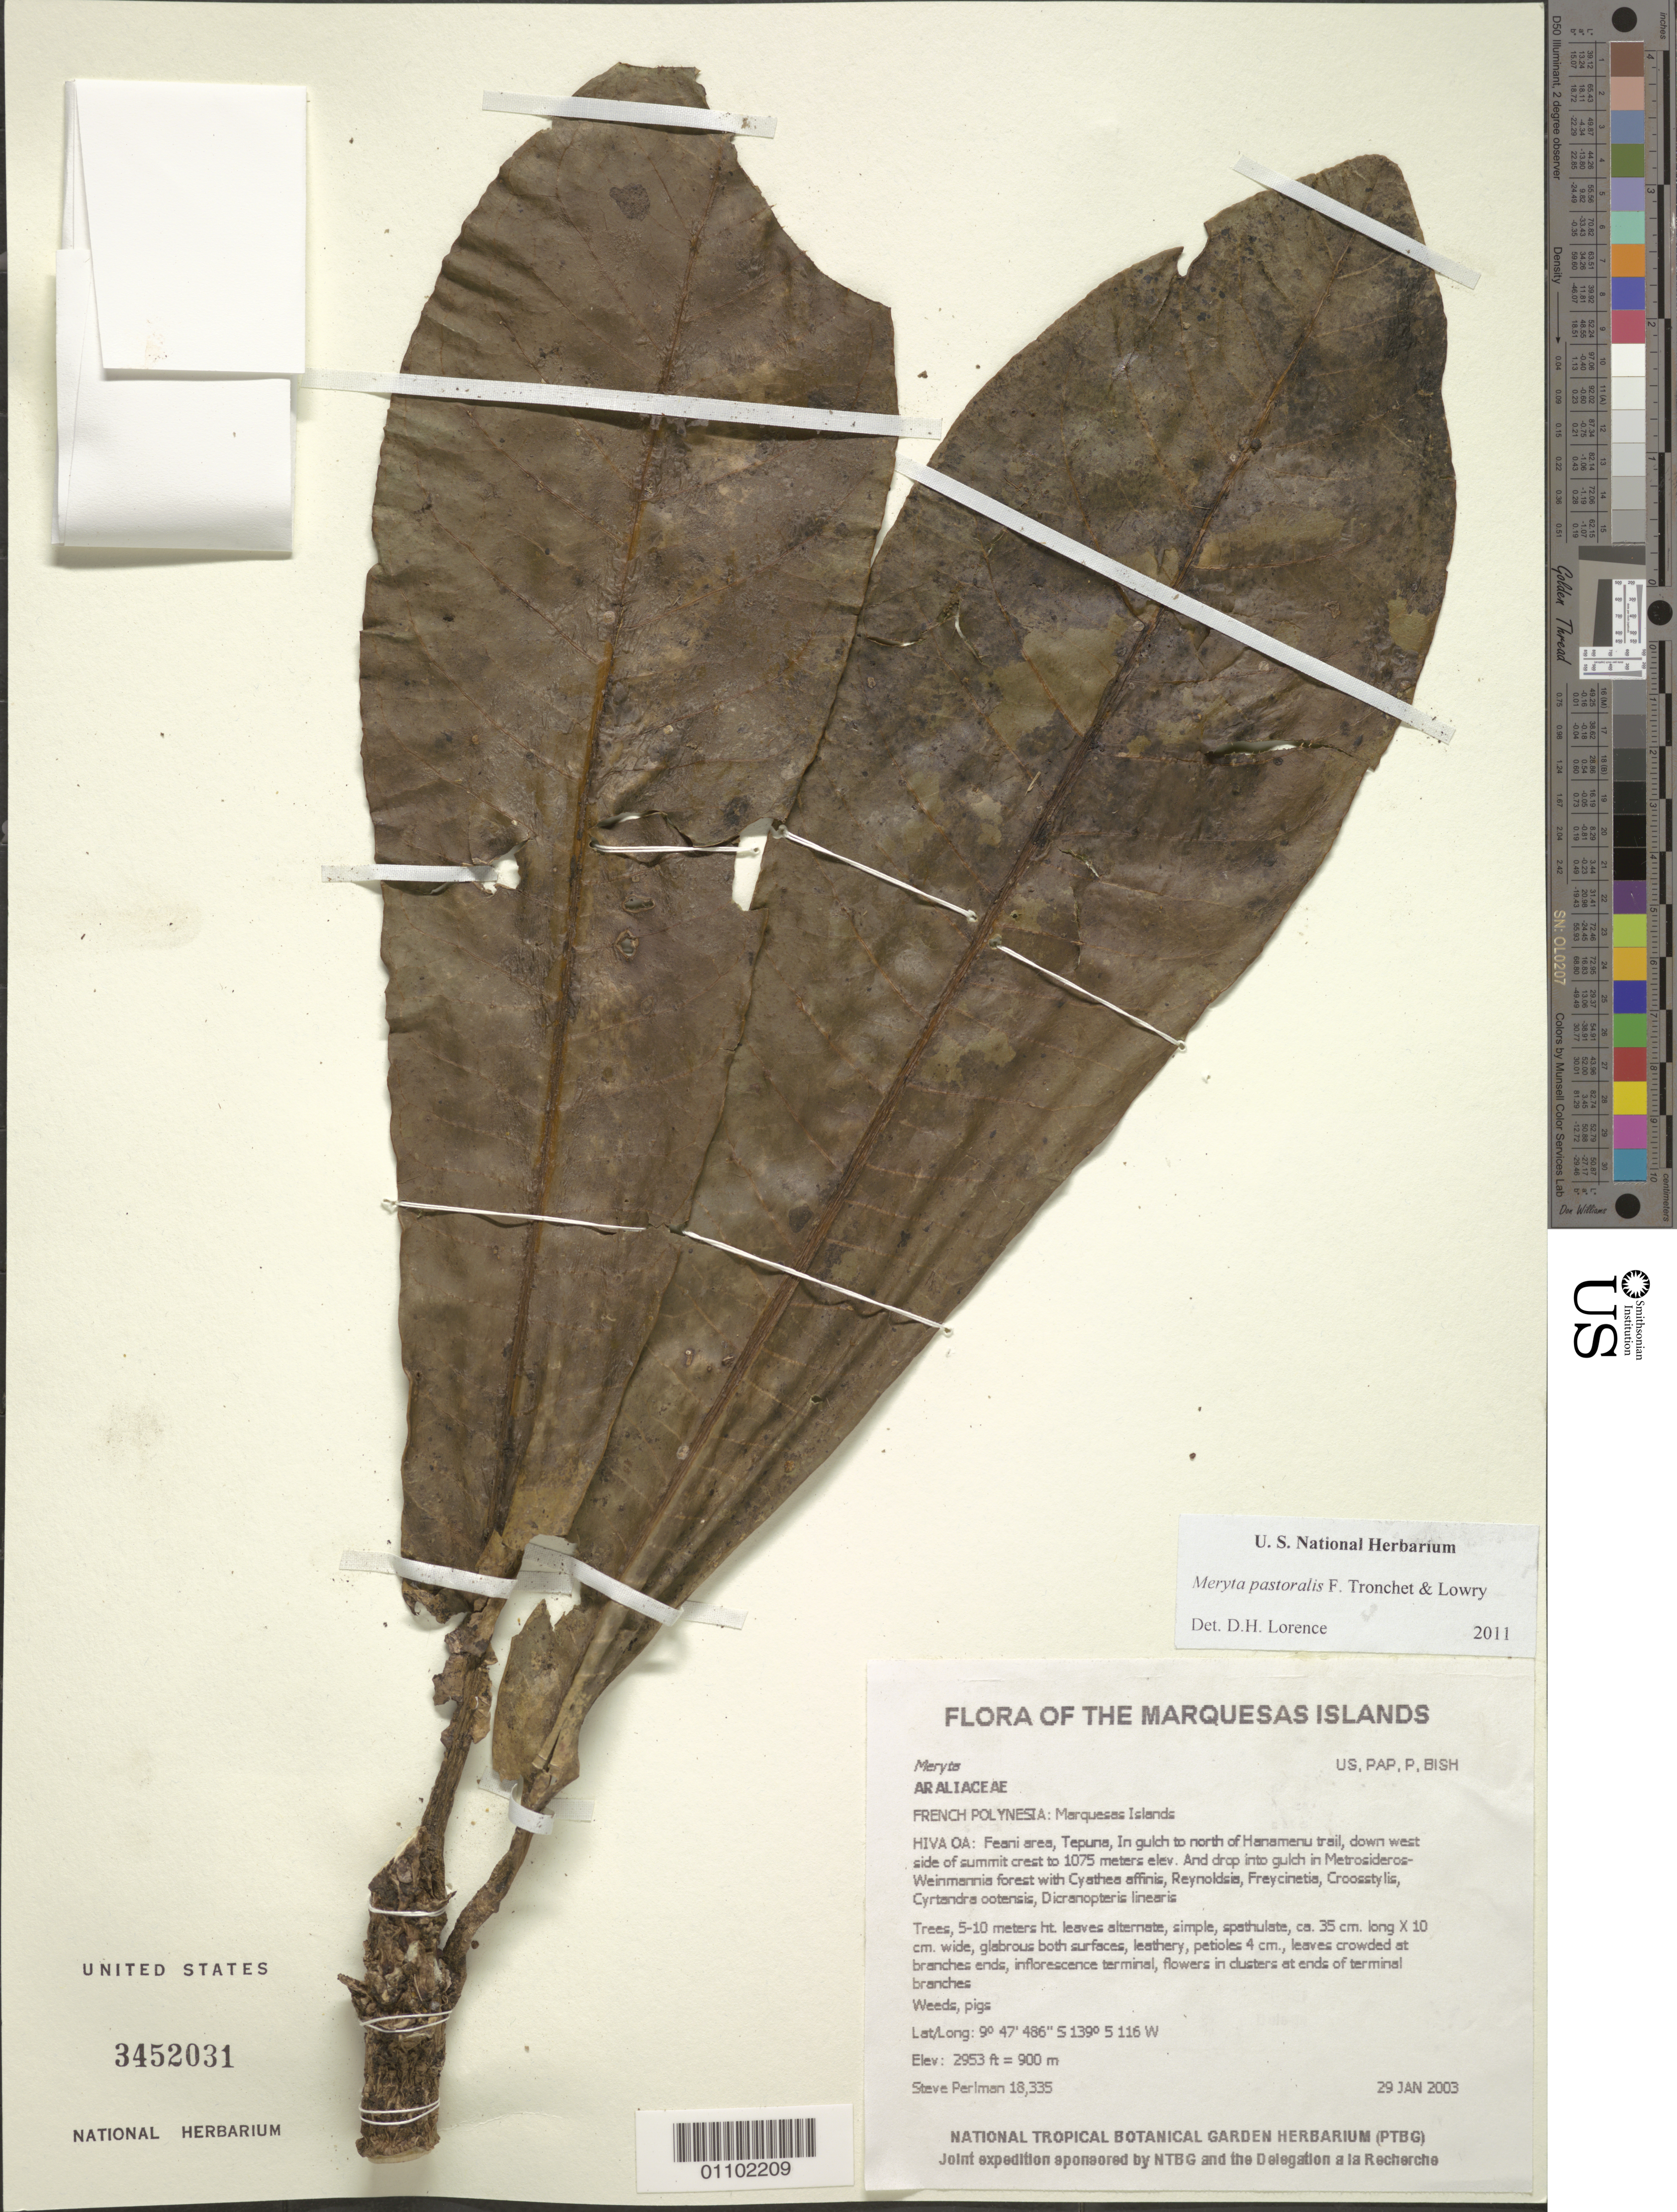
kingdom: Plantae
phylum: Tracheophyta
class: Magnoliopsida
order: Apiales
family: Araliaceae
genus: Meryta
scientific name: Meryta pastoralis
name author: F. Tronchet & Lowry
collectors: S. P. Perlman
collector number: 18335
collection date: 2003-01-29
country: French Polynesia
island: Hiva Oa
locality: Feani area, Tepuna. In gulch to north of Hanamenu trail, down west side of summit crest to 1075 meters elev. and drop into gulch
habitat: In Metrosideros- Weinmannia forest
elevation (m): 900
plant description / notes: Weeds, pigs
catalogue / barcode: US 3452031